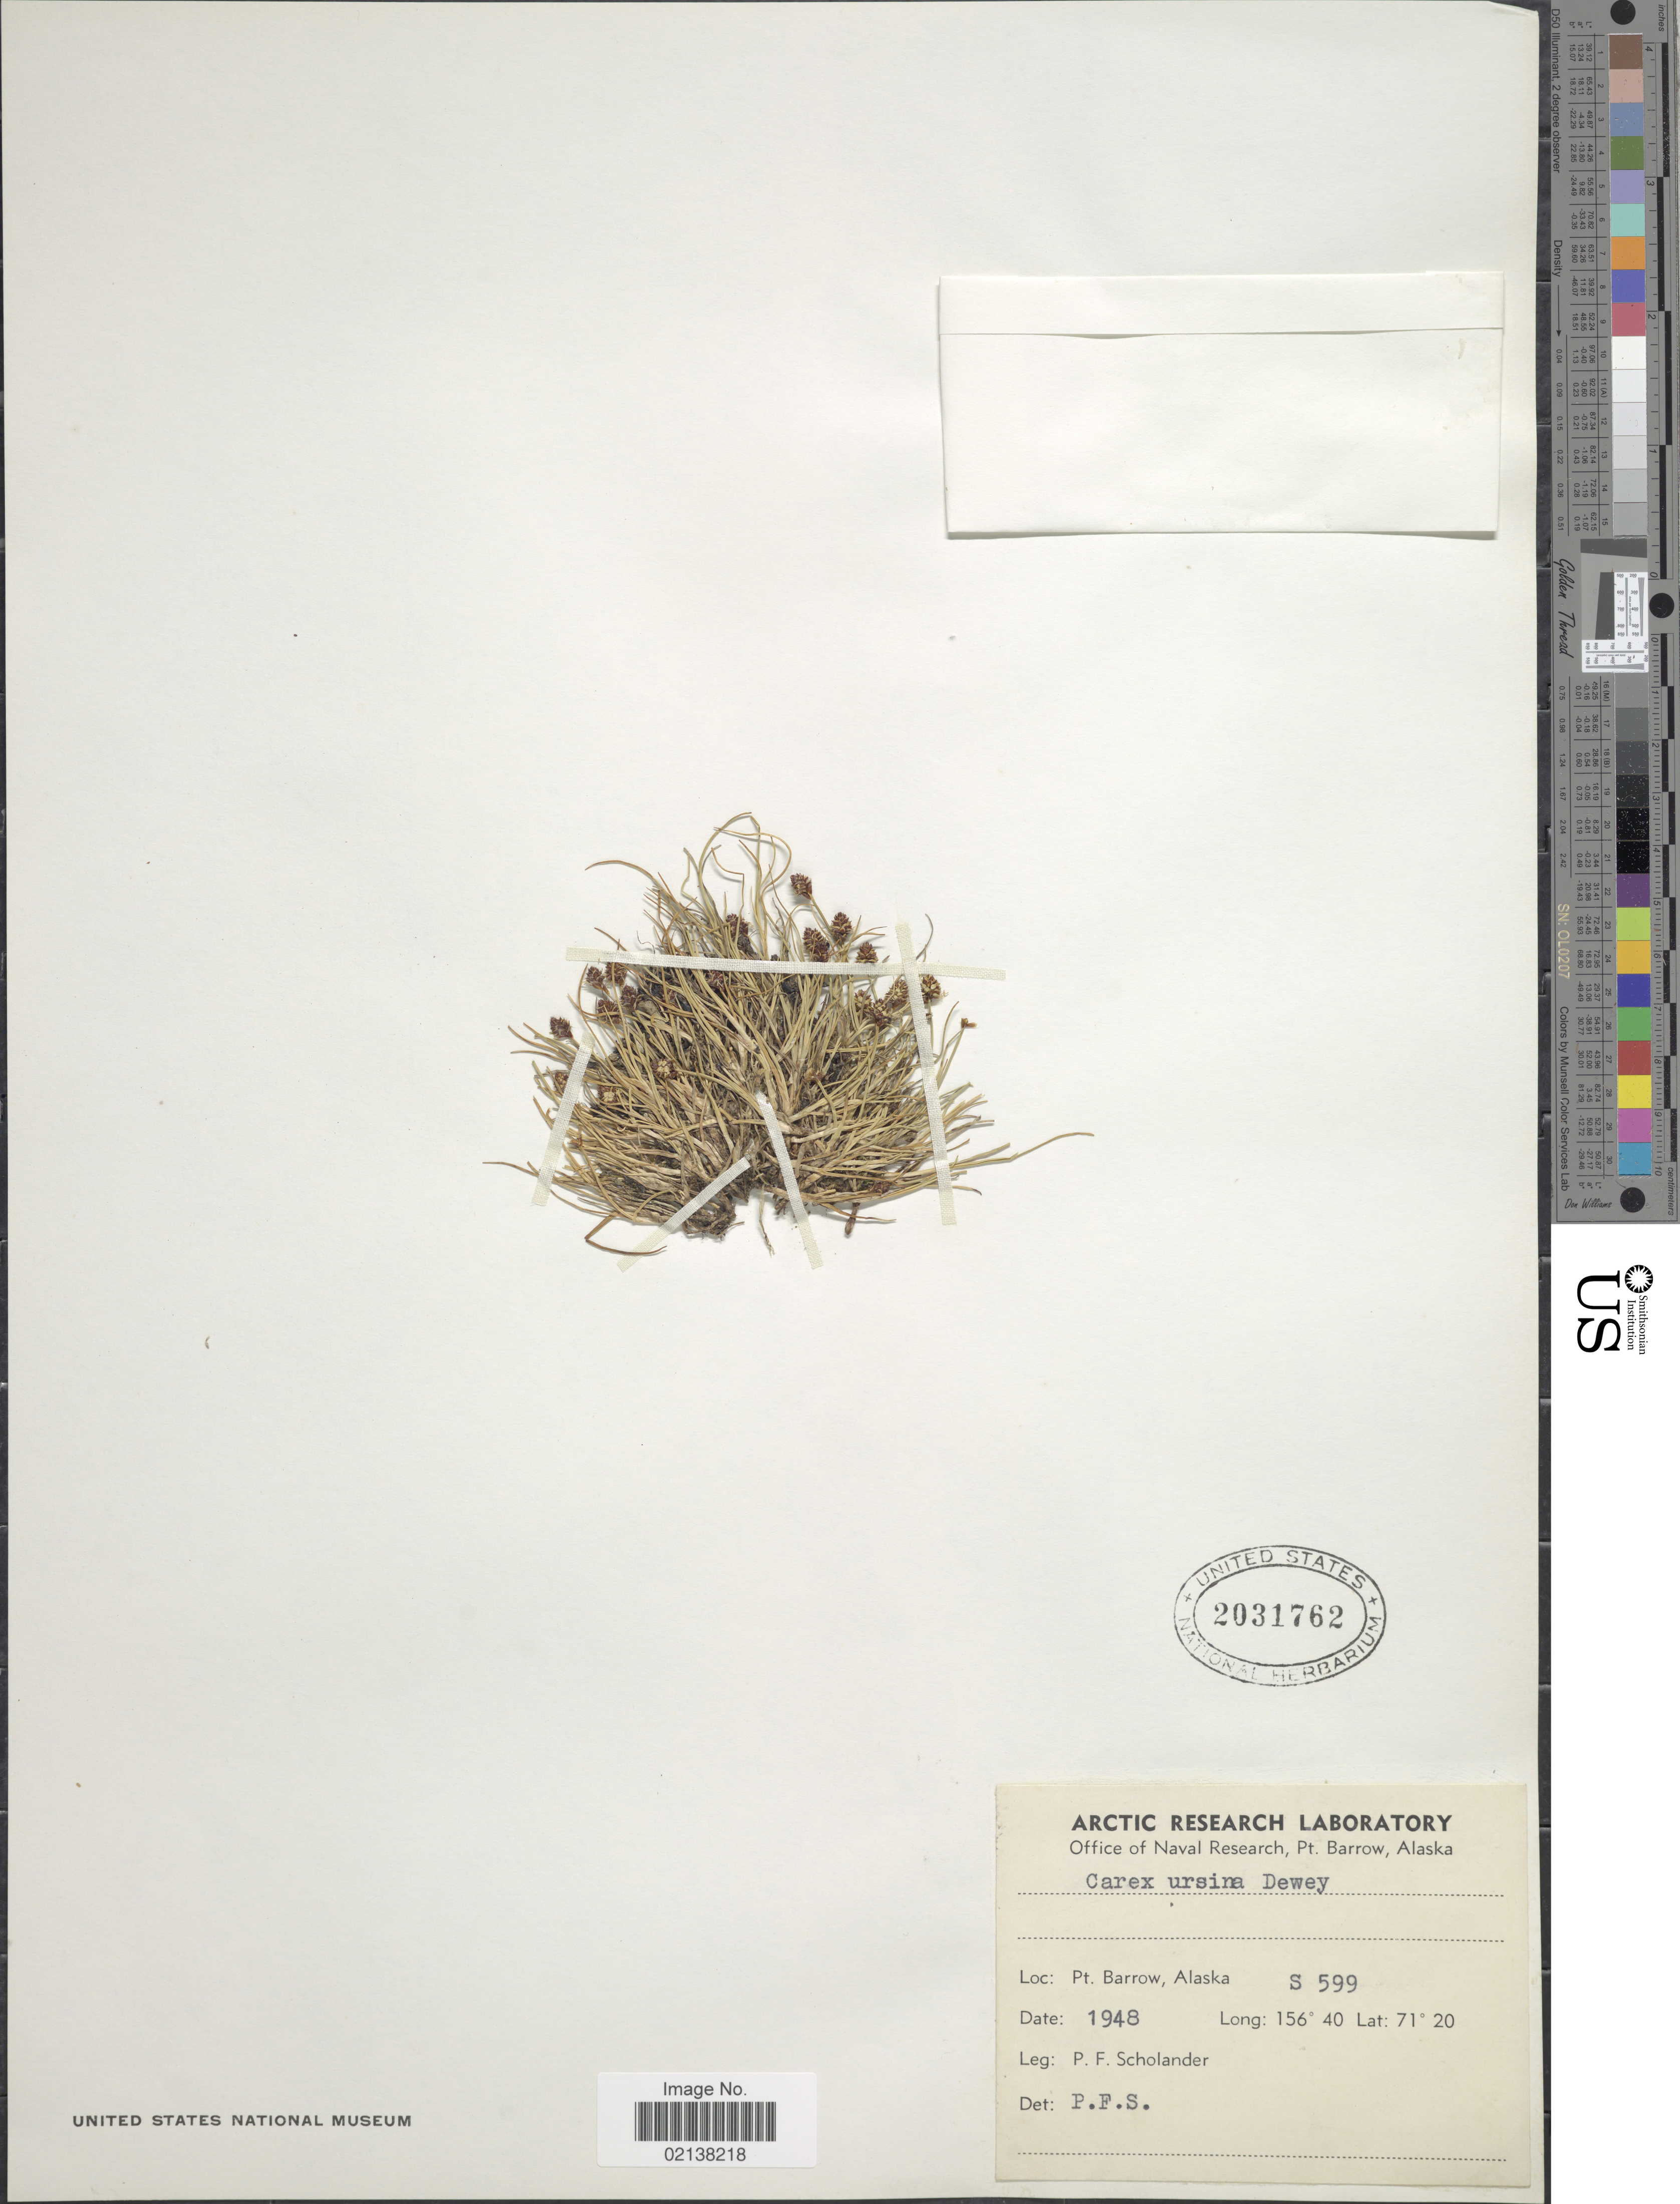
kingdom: Plantae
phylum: Tracheophyta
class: Liliopsida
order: Poales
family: Cyperaceae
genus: Carex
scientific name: Carex ursina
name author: Dewey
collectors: P. Scholander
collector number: S599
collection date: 1948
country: United States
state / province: Alaska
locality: Pt. Barrow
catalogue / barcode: US 2031762